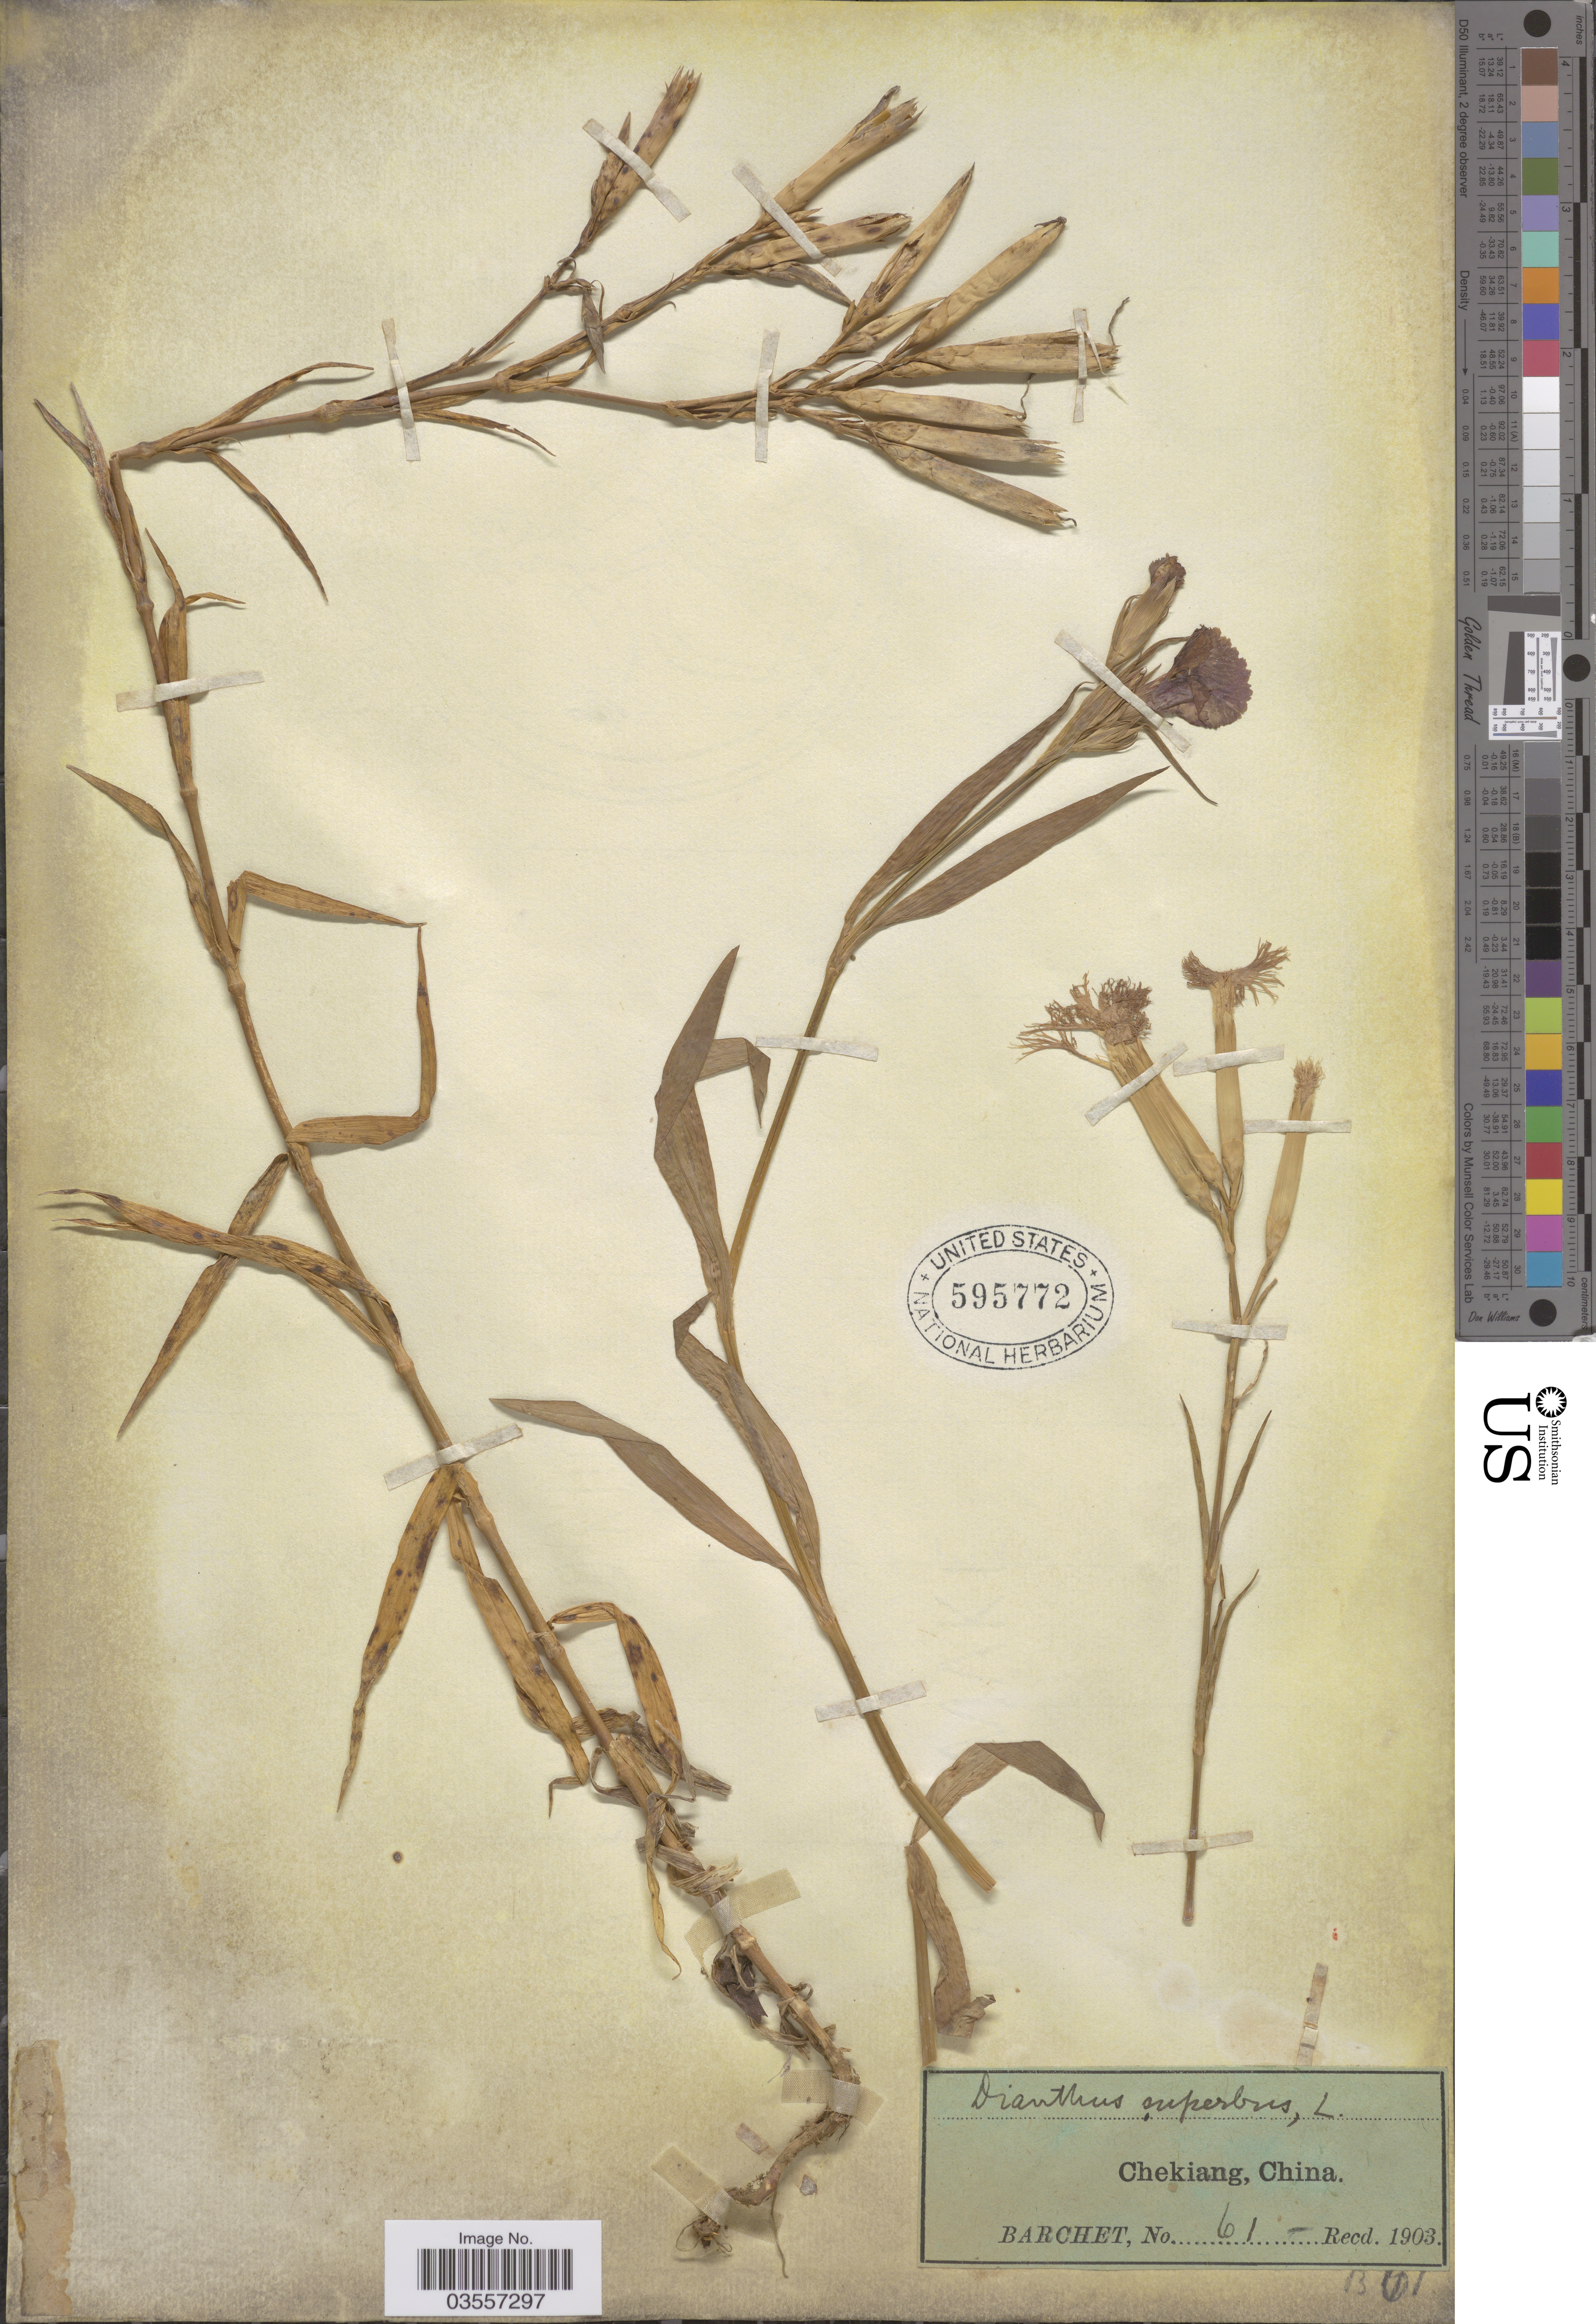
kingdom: Plantae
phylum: Tracheophyta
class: Magnoliopsida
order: Caryophyllales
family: Caryophyllaceae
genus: Dianthus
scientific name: Dianthus superbus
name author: L.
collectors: Barchet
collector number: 61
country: China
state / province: Zhejiang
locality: Chekiang.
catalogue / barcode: US 595772